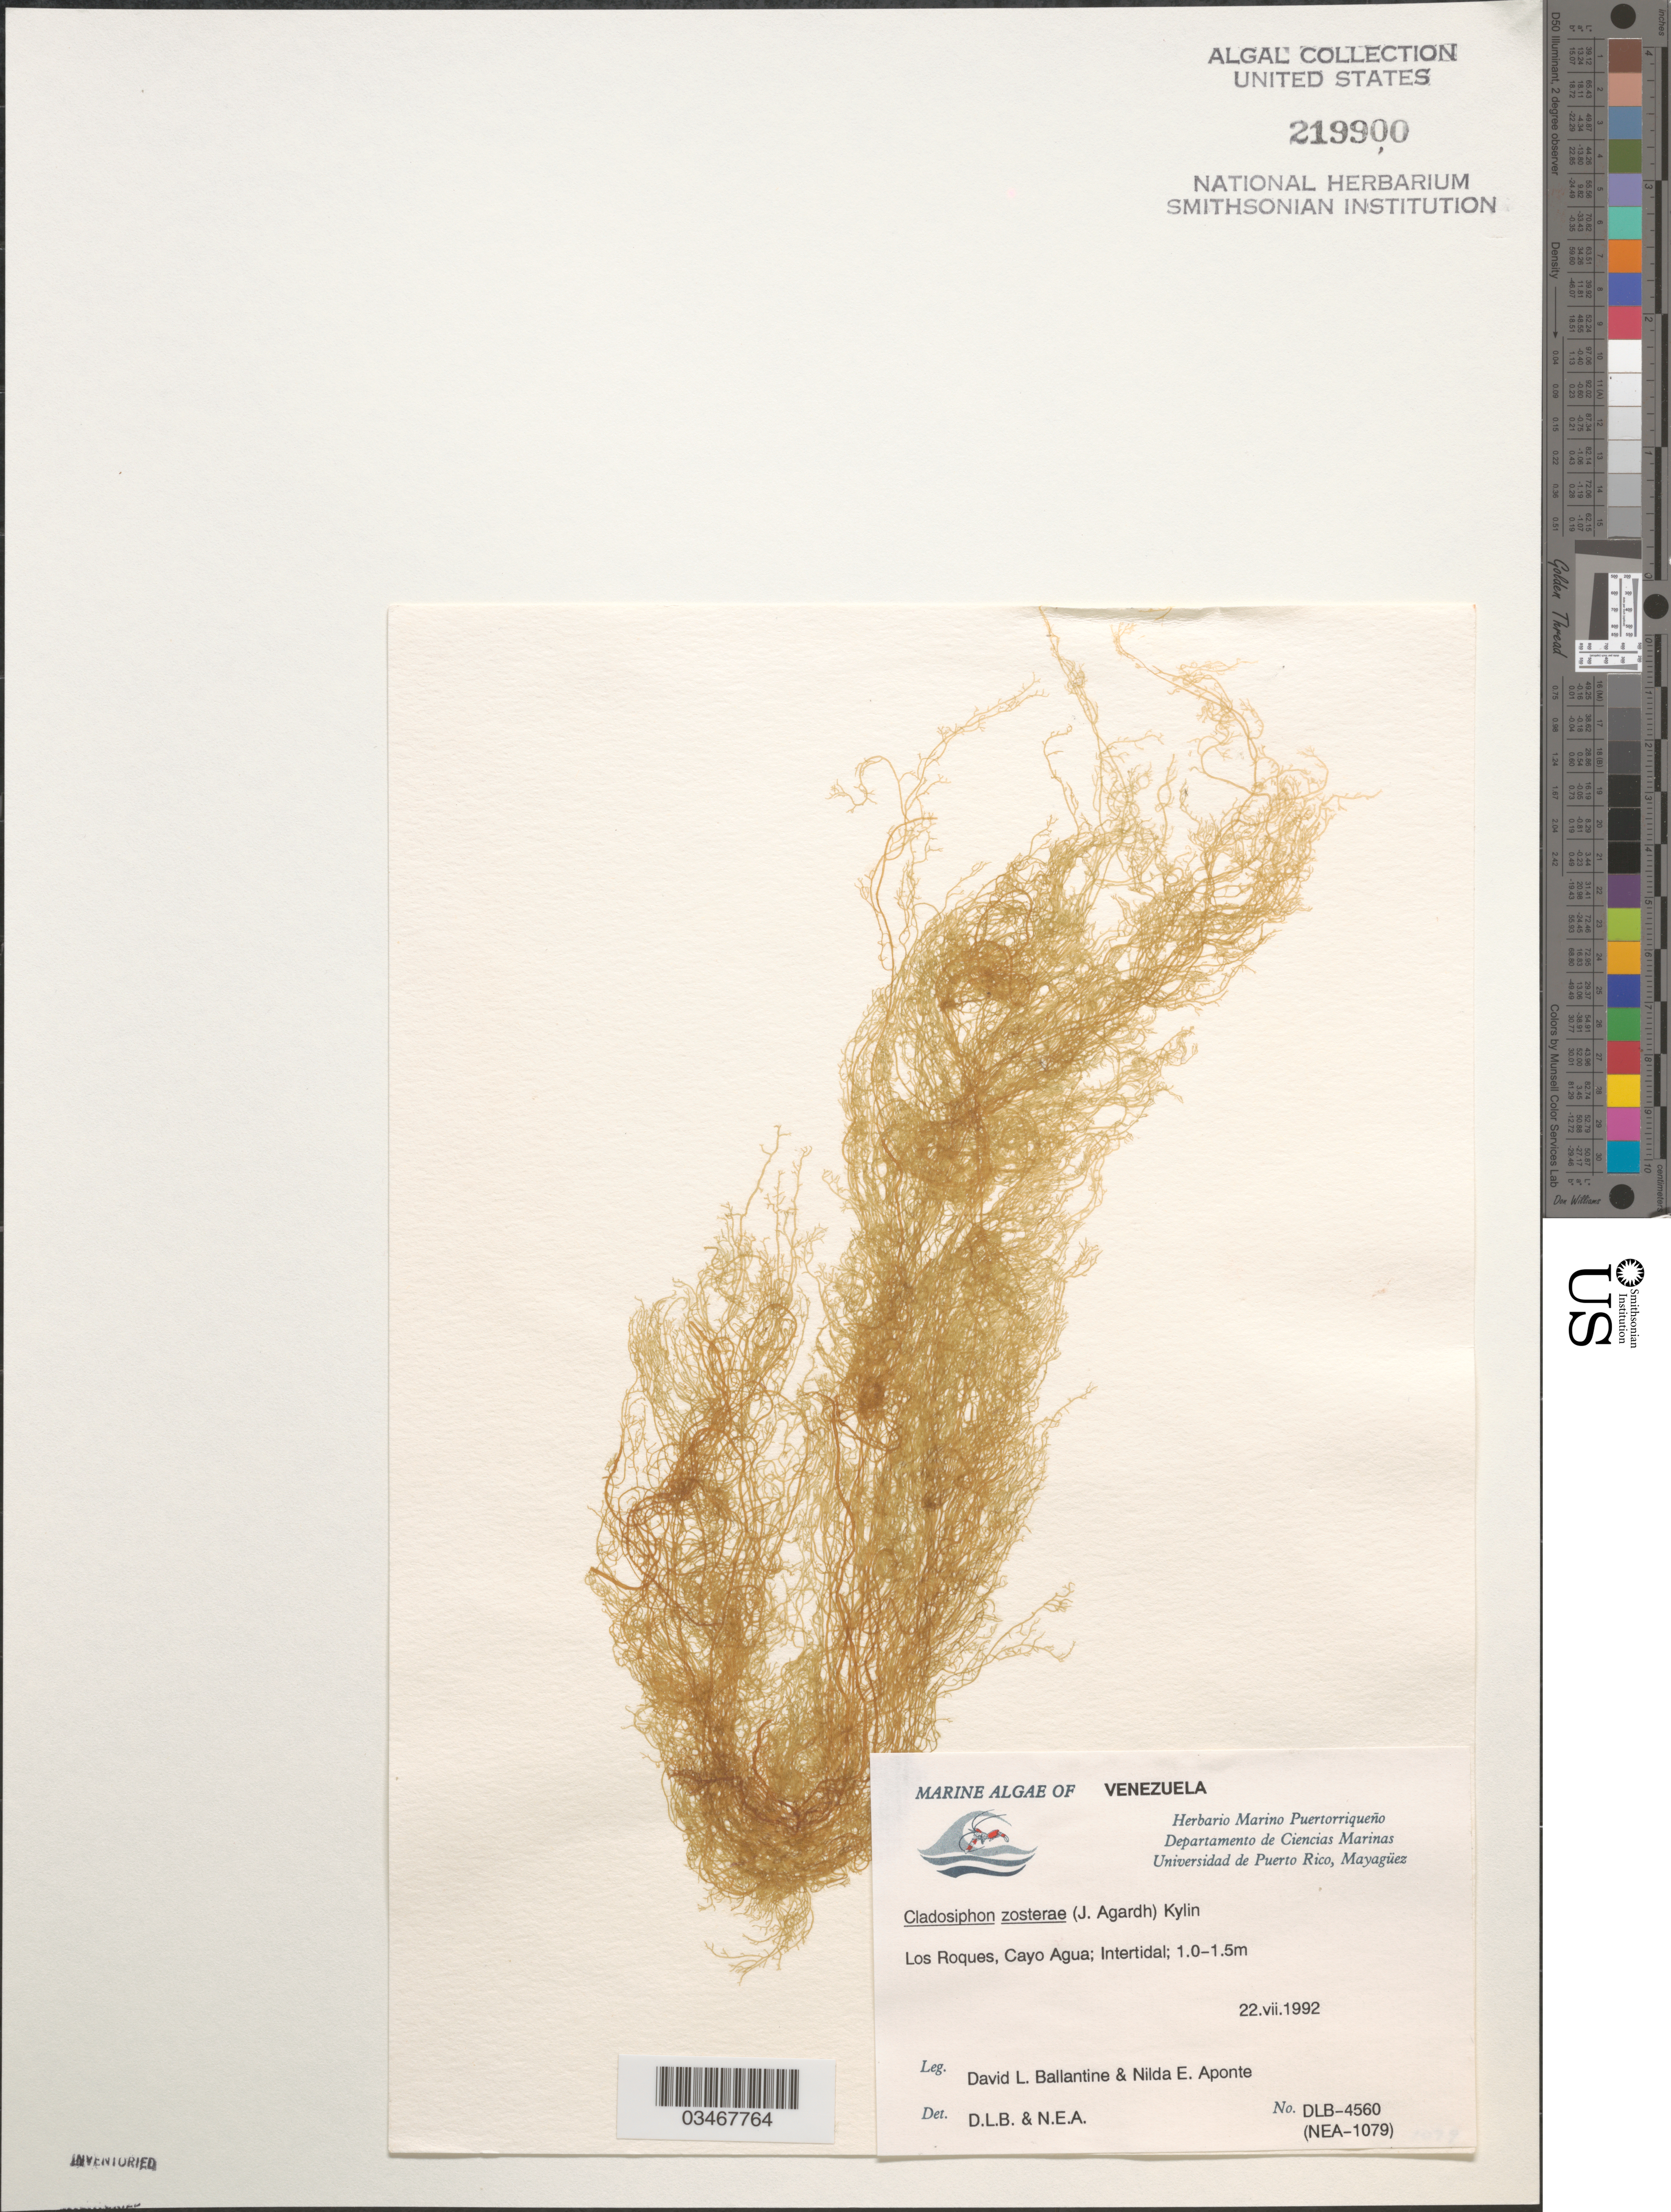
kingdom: Chromista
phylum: Ochrophyta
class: Phaeophyceae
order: Ectocarpales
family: Chordariaceae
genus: Cladosiphon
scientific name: Cladosiphon zosterae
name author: (J. Agardh) Kylin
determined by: Ballantine, D. L.; Aponte, N. E.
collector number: DLB 4560, NEA 1079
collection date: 1992-07-22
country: Venezuela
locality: Cayo Agua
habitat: Intertidal.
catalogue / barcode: US 219900